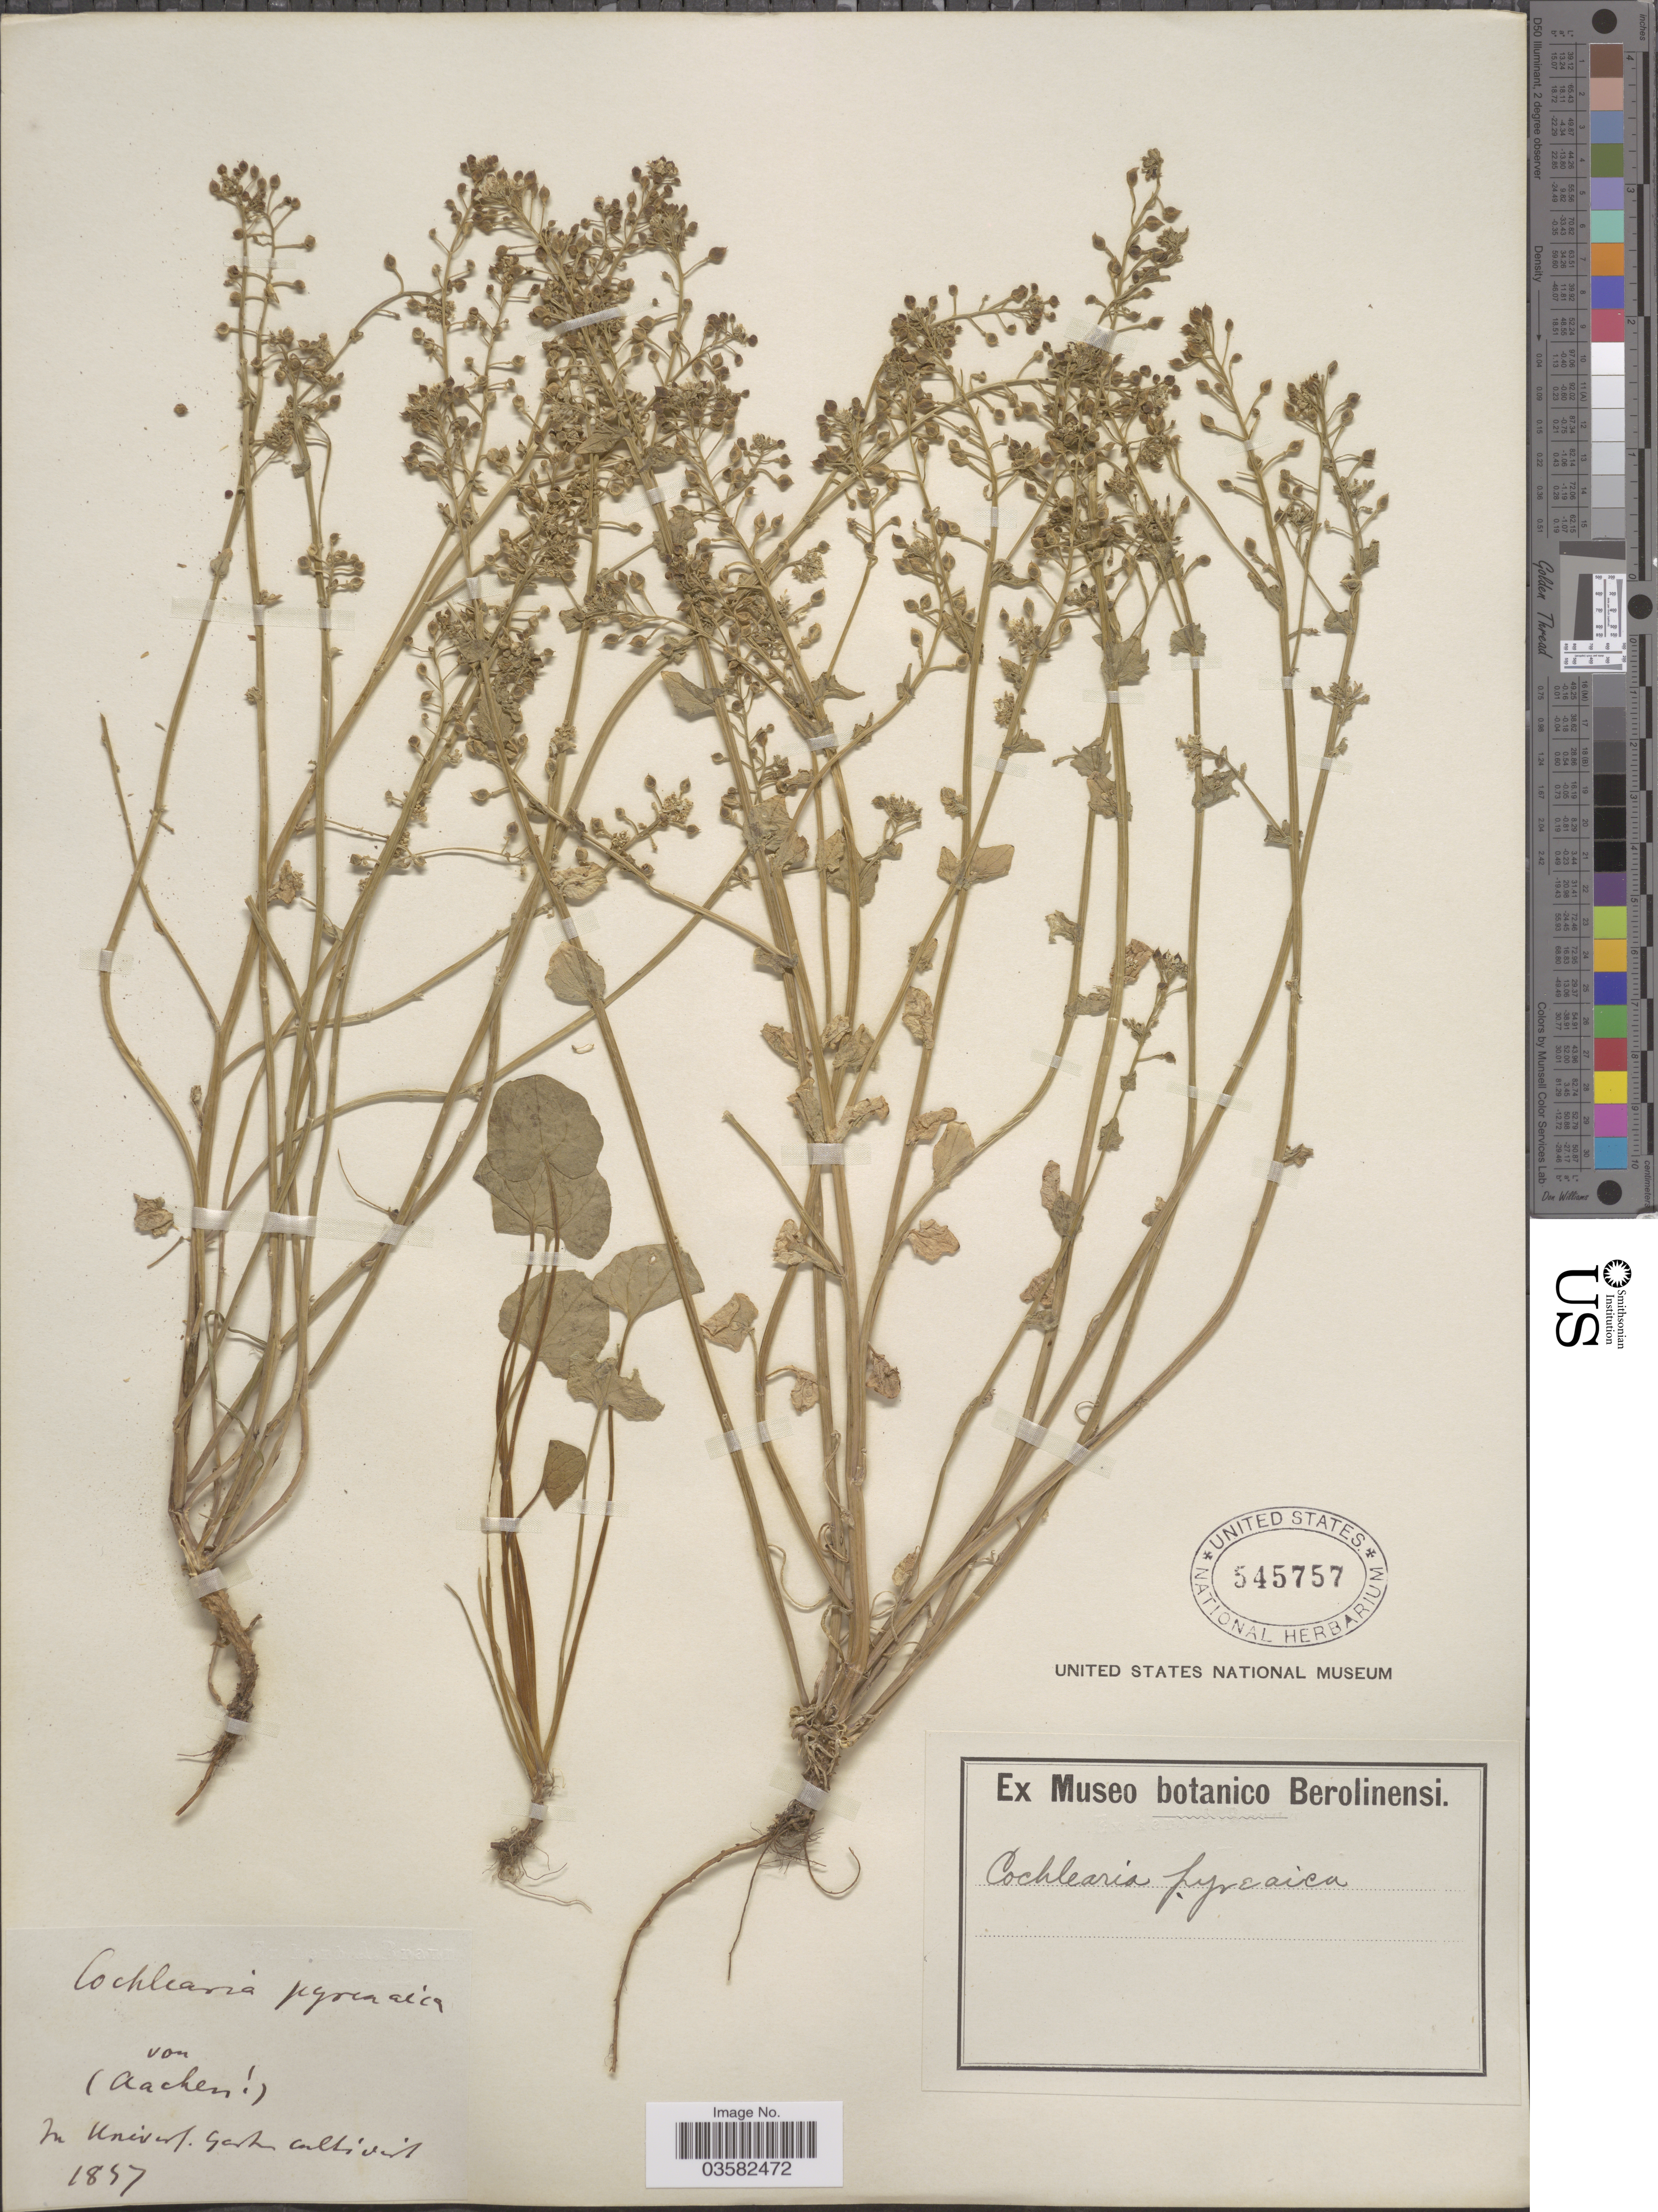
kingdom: Plantae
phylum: Tracheophyta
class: Magnoliopsida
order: Brassicales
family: Brassicaceae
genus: Cochlearia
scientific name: Cochlearia pyrenaica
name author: DC.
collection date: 1857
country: Germany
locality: (Aachen [illegible text]).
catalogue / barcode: US 545757